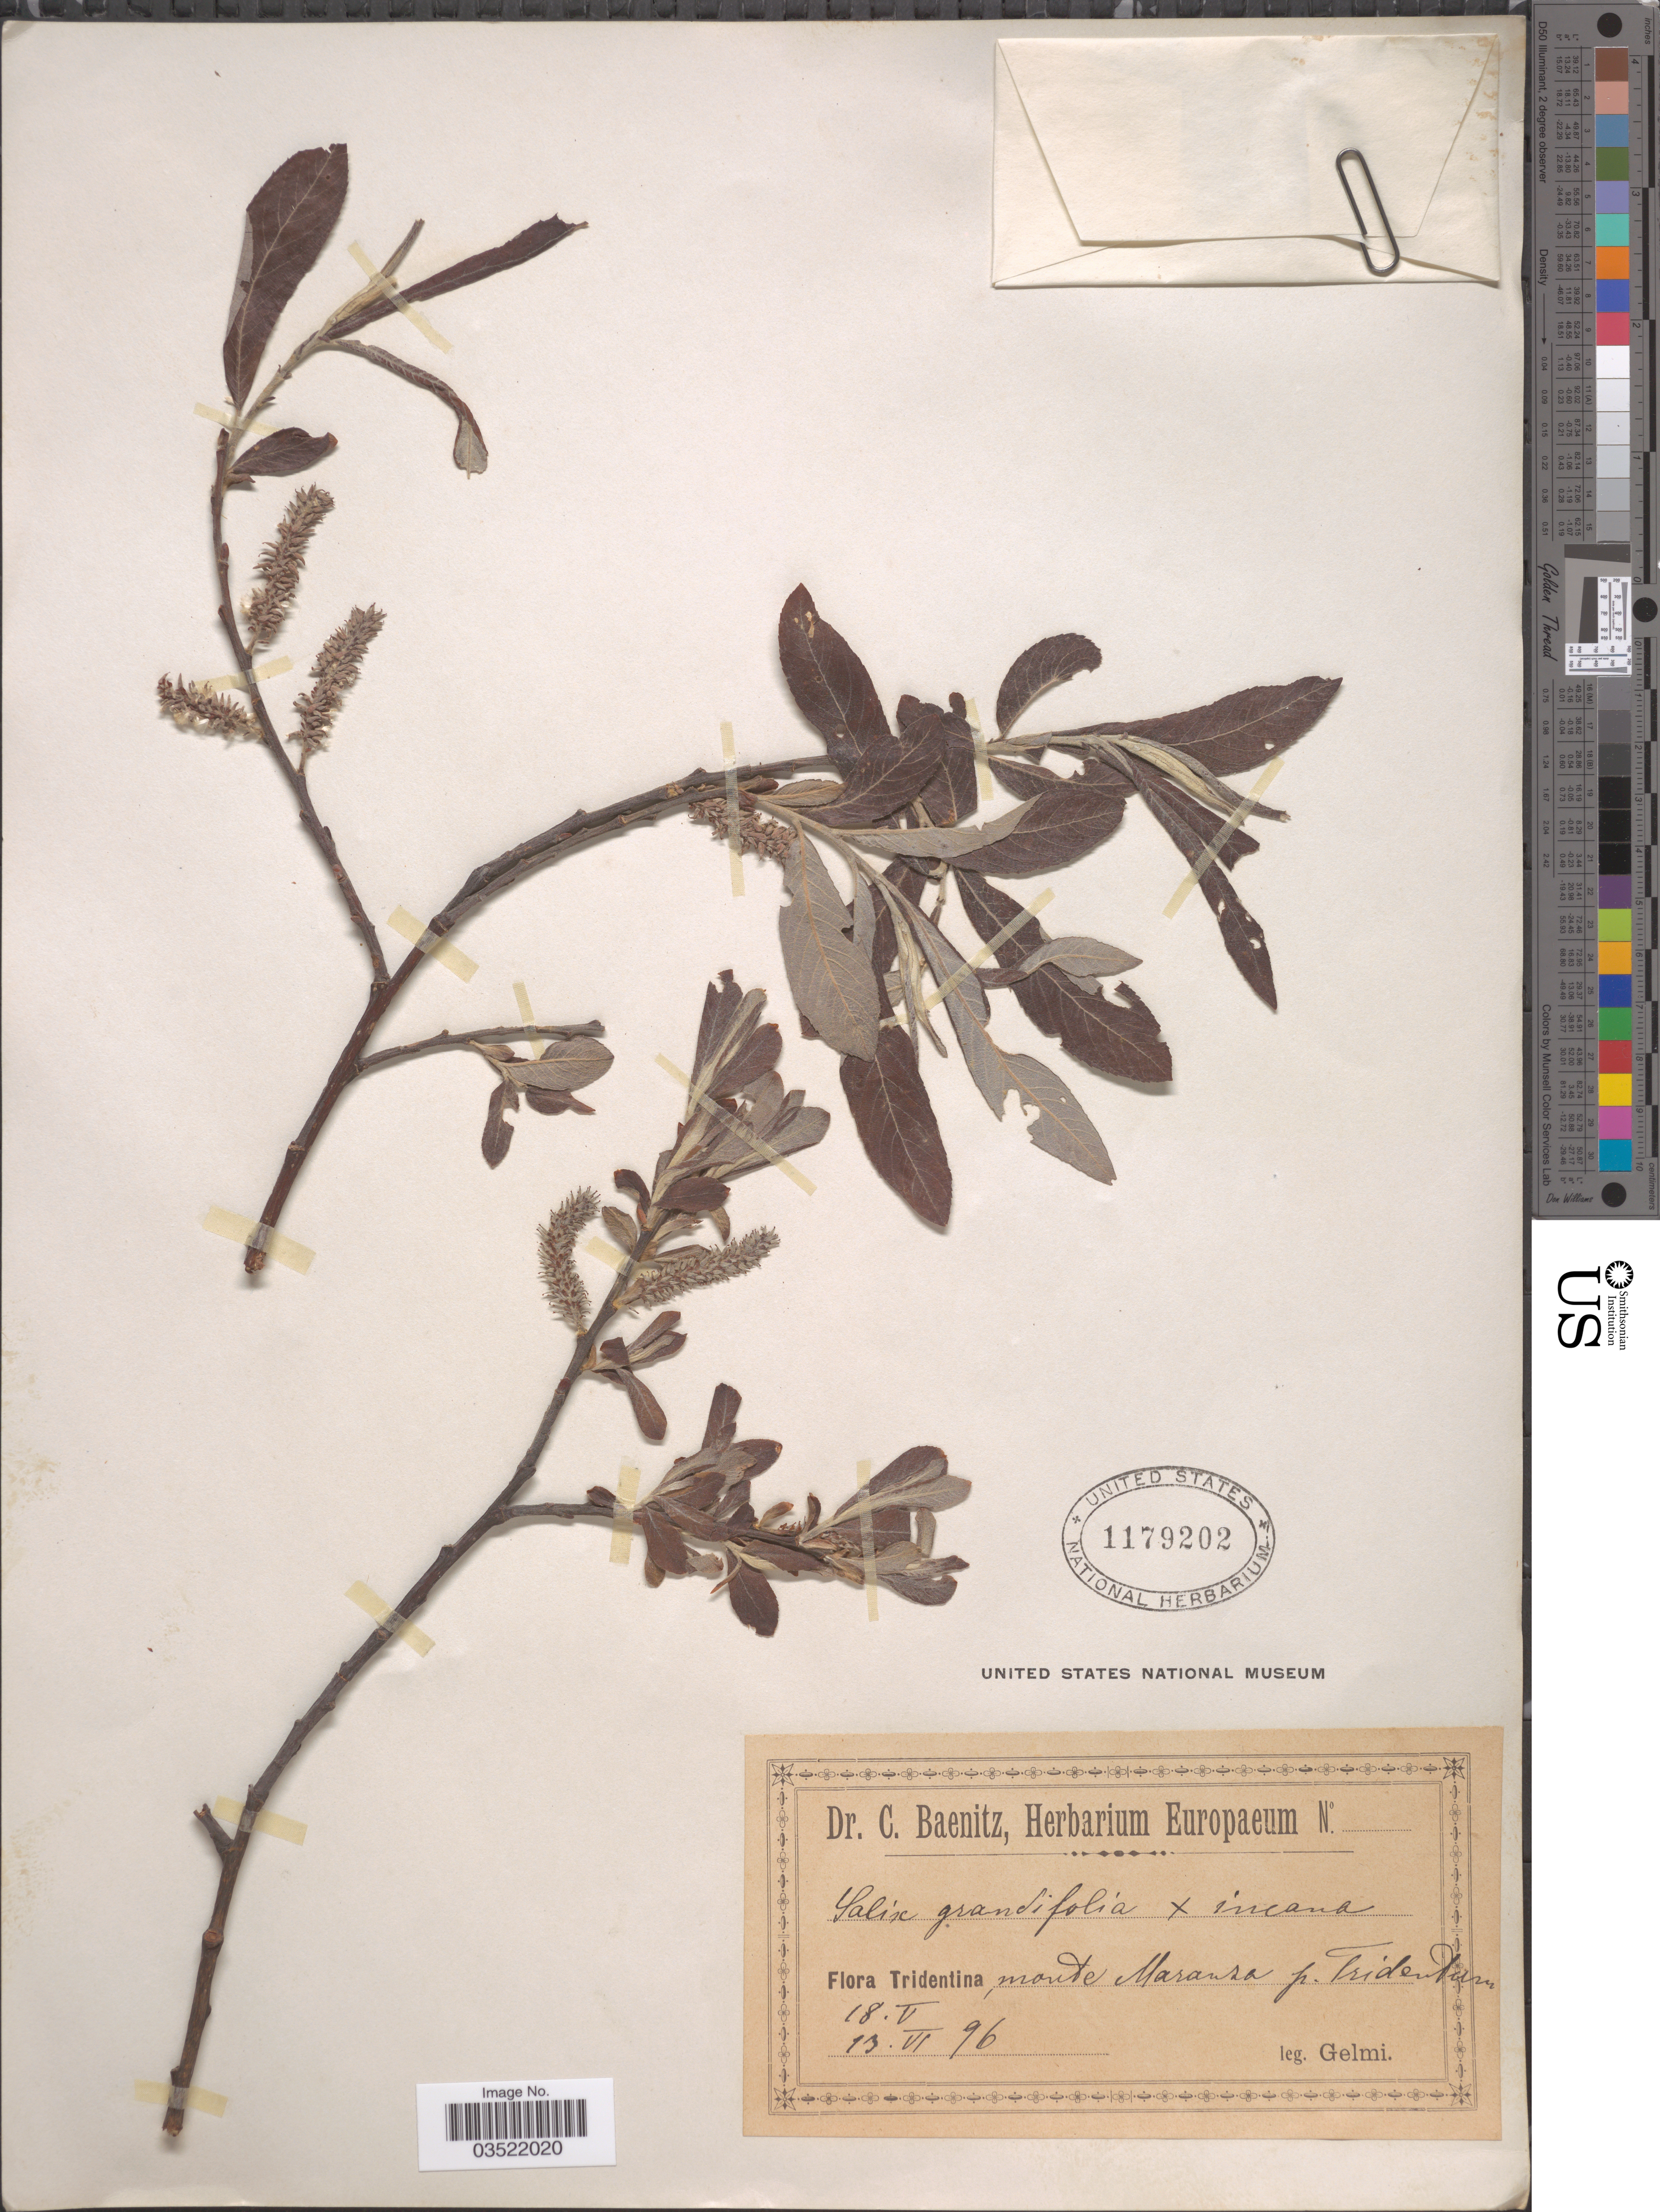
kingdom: Plantae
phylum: Tracheophyta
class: Magnoliopsida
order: Malpighiales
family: Salicaceae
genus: Salix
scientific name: Salix grandifolia x S. incana Michx.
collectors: -. Gelmi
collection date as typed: Transcribed d/m/y: 18/5/96 to 13/6/96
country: Italy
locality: Tridentina, monte Maranza p. Tridentina.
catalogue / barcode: US 1179202